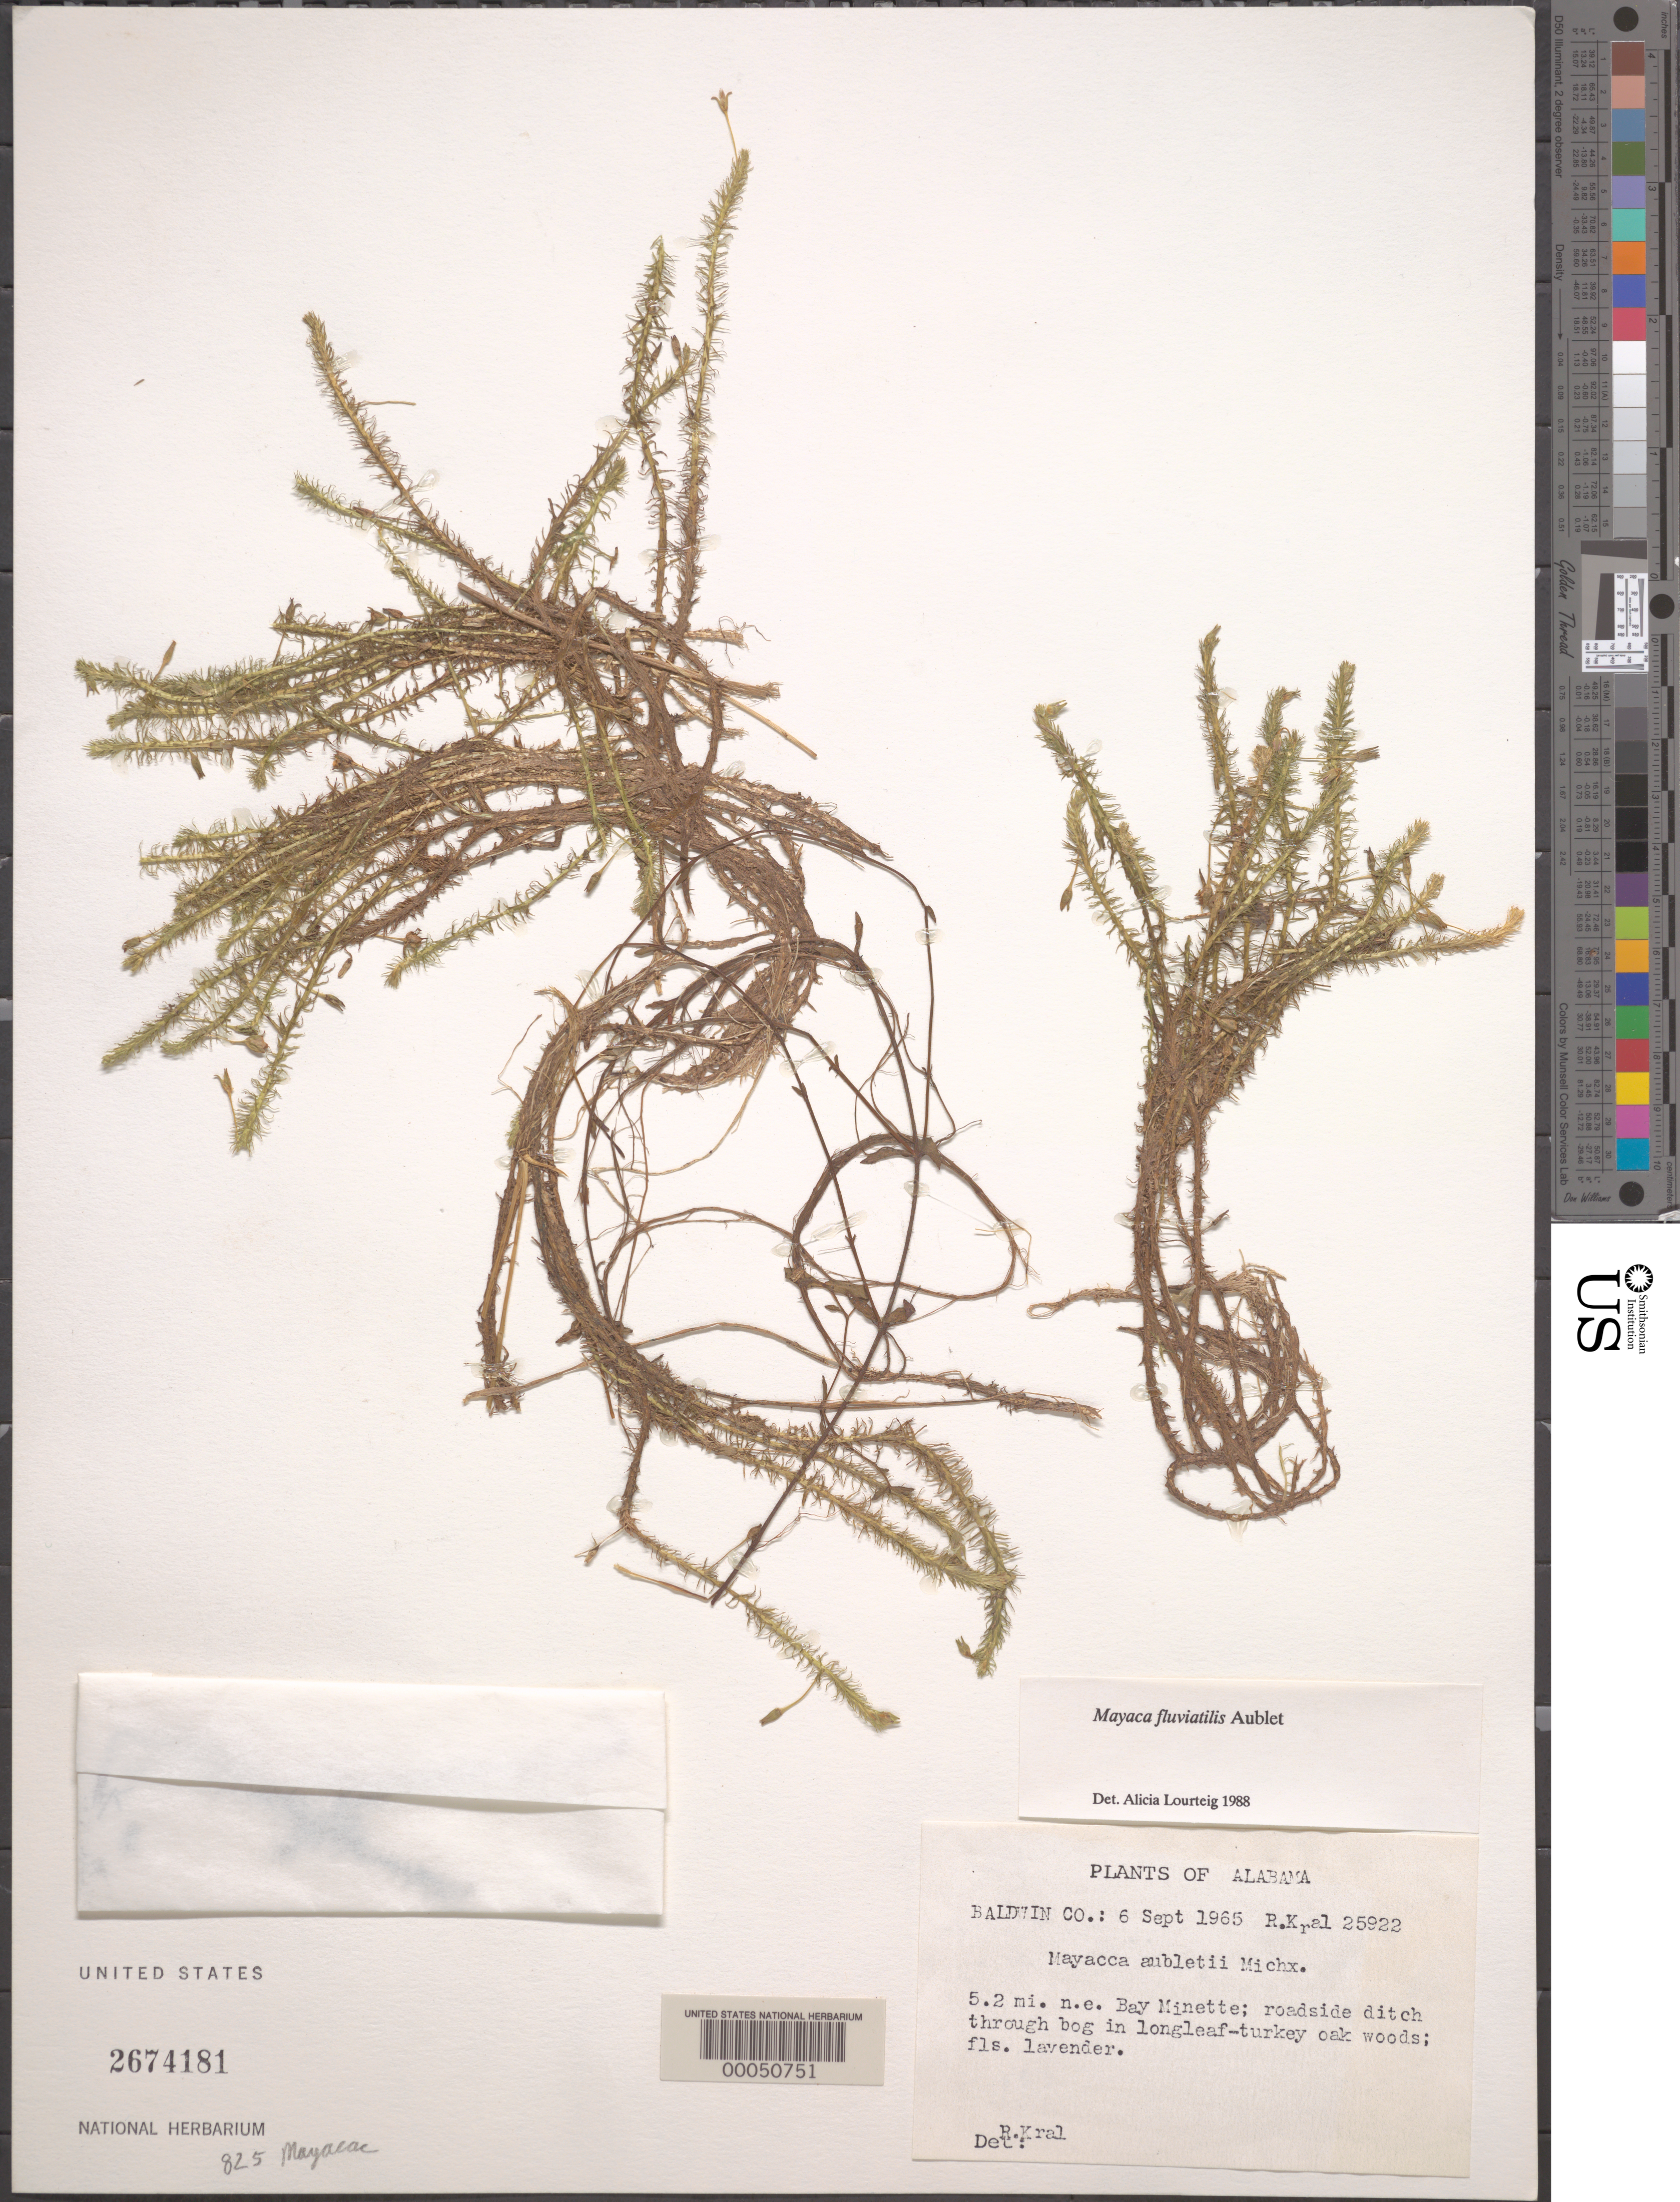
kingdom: Plantae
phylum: Tracheophyta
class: Liliopsida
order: Poales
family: Mayacaceae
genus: Mayaca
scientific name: Mayaca fluviatilis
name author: Aubl.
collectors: R. Kral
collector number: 25922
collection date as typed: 06 Sep 1965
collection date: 1965-09-06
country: United States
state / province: Alabama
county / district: Baldwin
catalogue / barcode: US 2674181